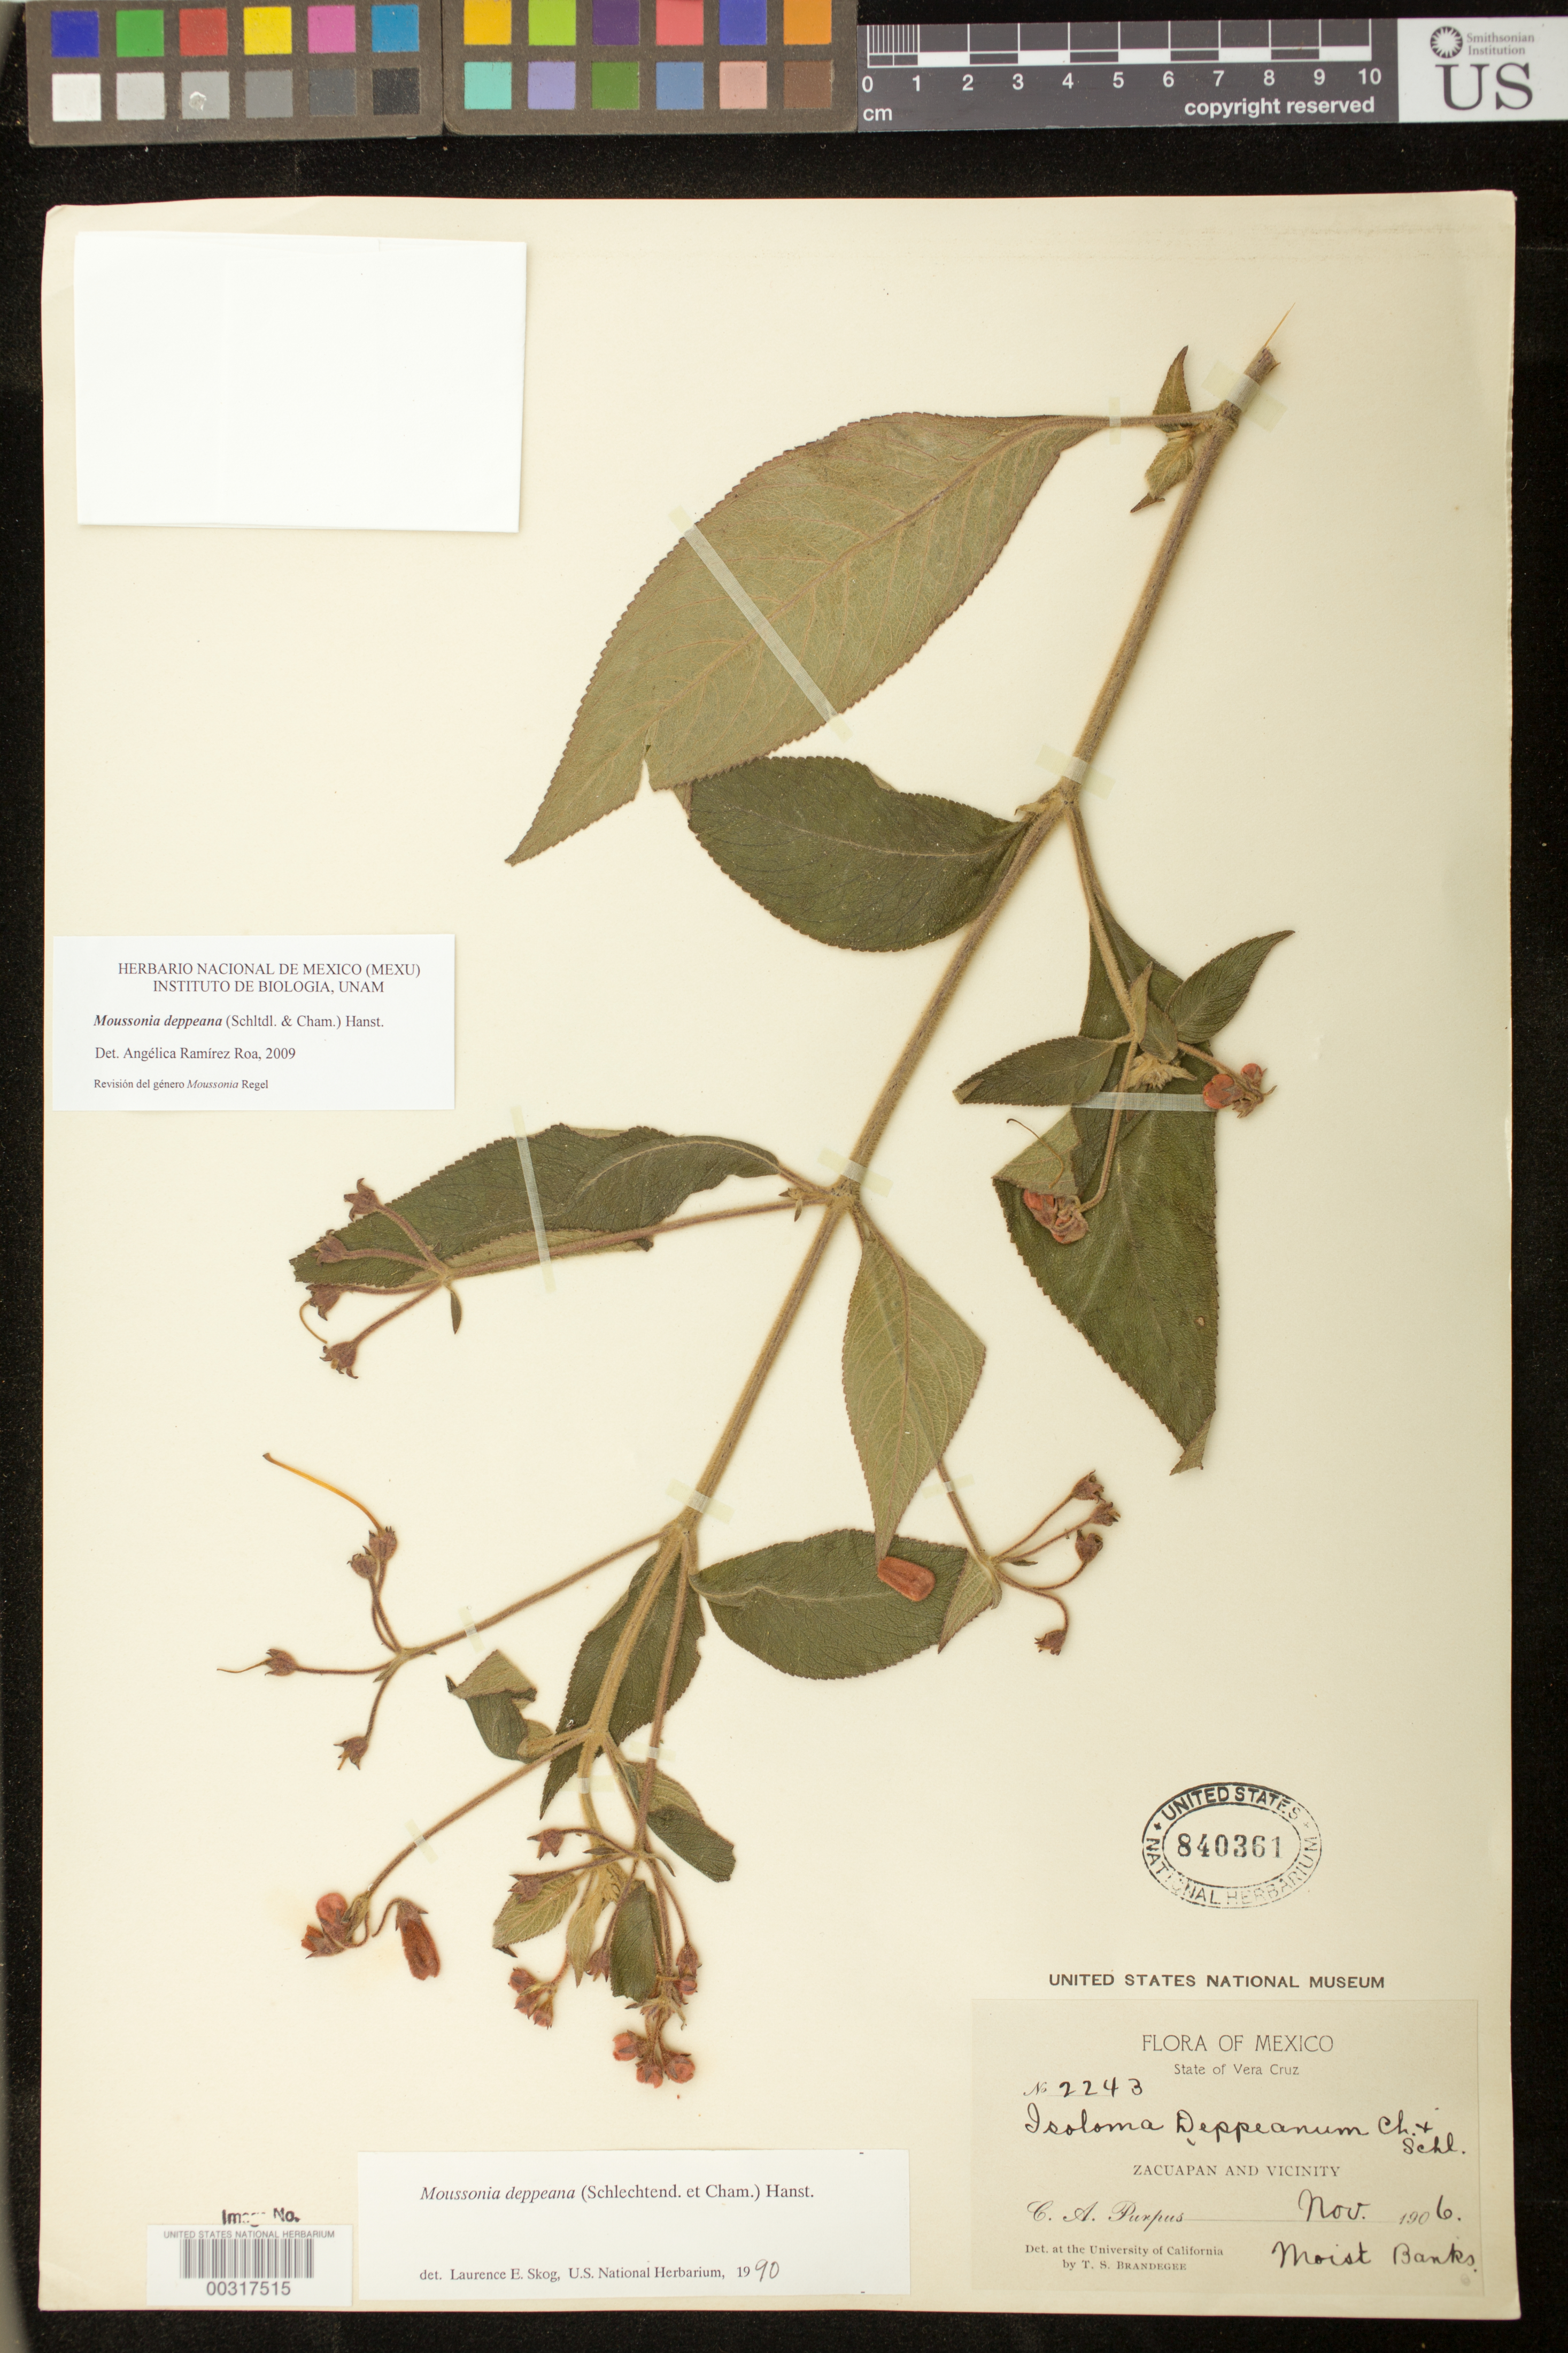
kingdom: Plantae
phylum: Tracheophyta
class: Magnoliopsida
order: Lamiales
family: Gesneriaceae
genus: Moussonia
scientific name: Moussonia deppeana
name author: (Schltdl. & Cham.) Klotzsch ex Hanst.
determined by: Ramírez-Roa, A.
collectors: C. A. Purpus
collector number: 2243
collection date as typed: Nov 1906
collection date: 1906-11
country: Mexico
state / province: Veracruz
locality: Zacuapan and vicinity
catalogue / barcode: US 840361